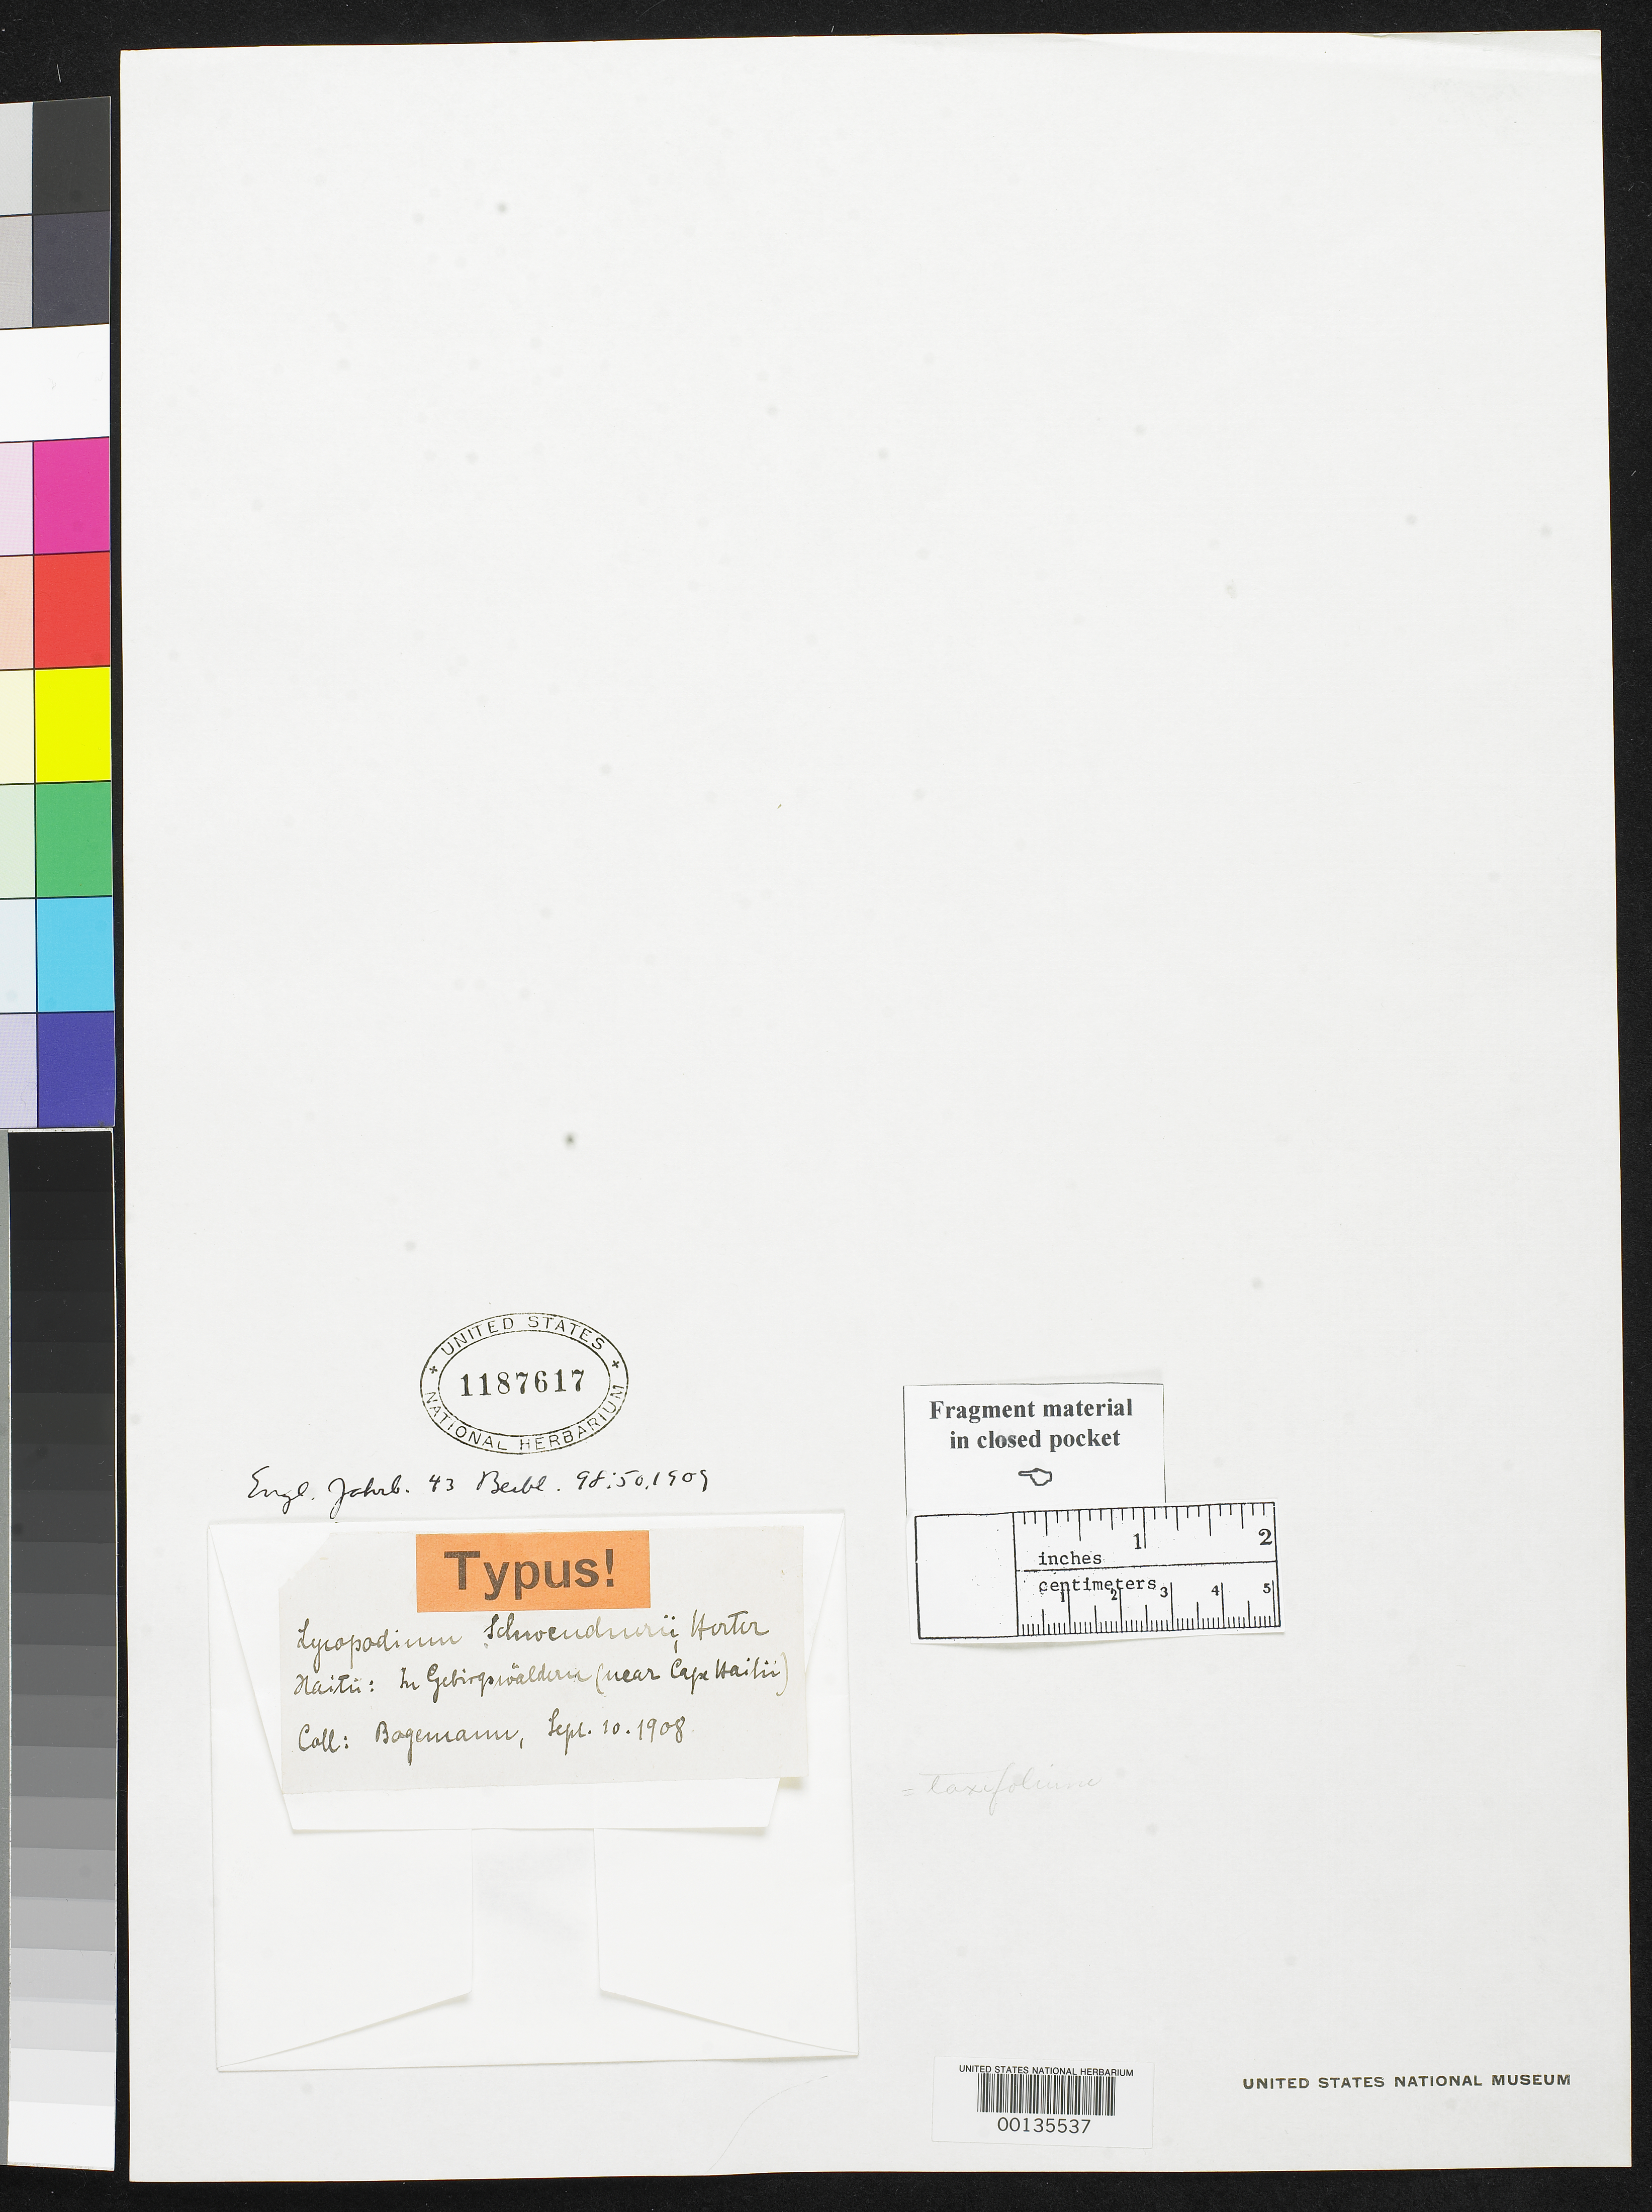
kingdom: Plantae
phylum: Tracheophyta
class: Lycopodiopsida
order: Lycopodiales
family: Lycopodiaceae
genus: Lycopodium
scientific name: Lycopodium schwendeneri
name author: Herter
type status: Type Fragment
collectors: -. Bogemann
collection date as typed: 10 Sep 1908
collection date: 1908-09-10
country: Haiti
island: Hispaniola Island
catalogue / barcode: US 1187617